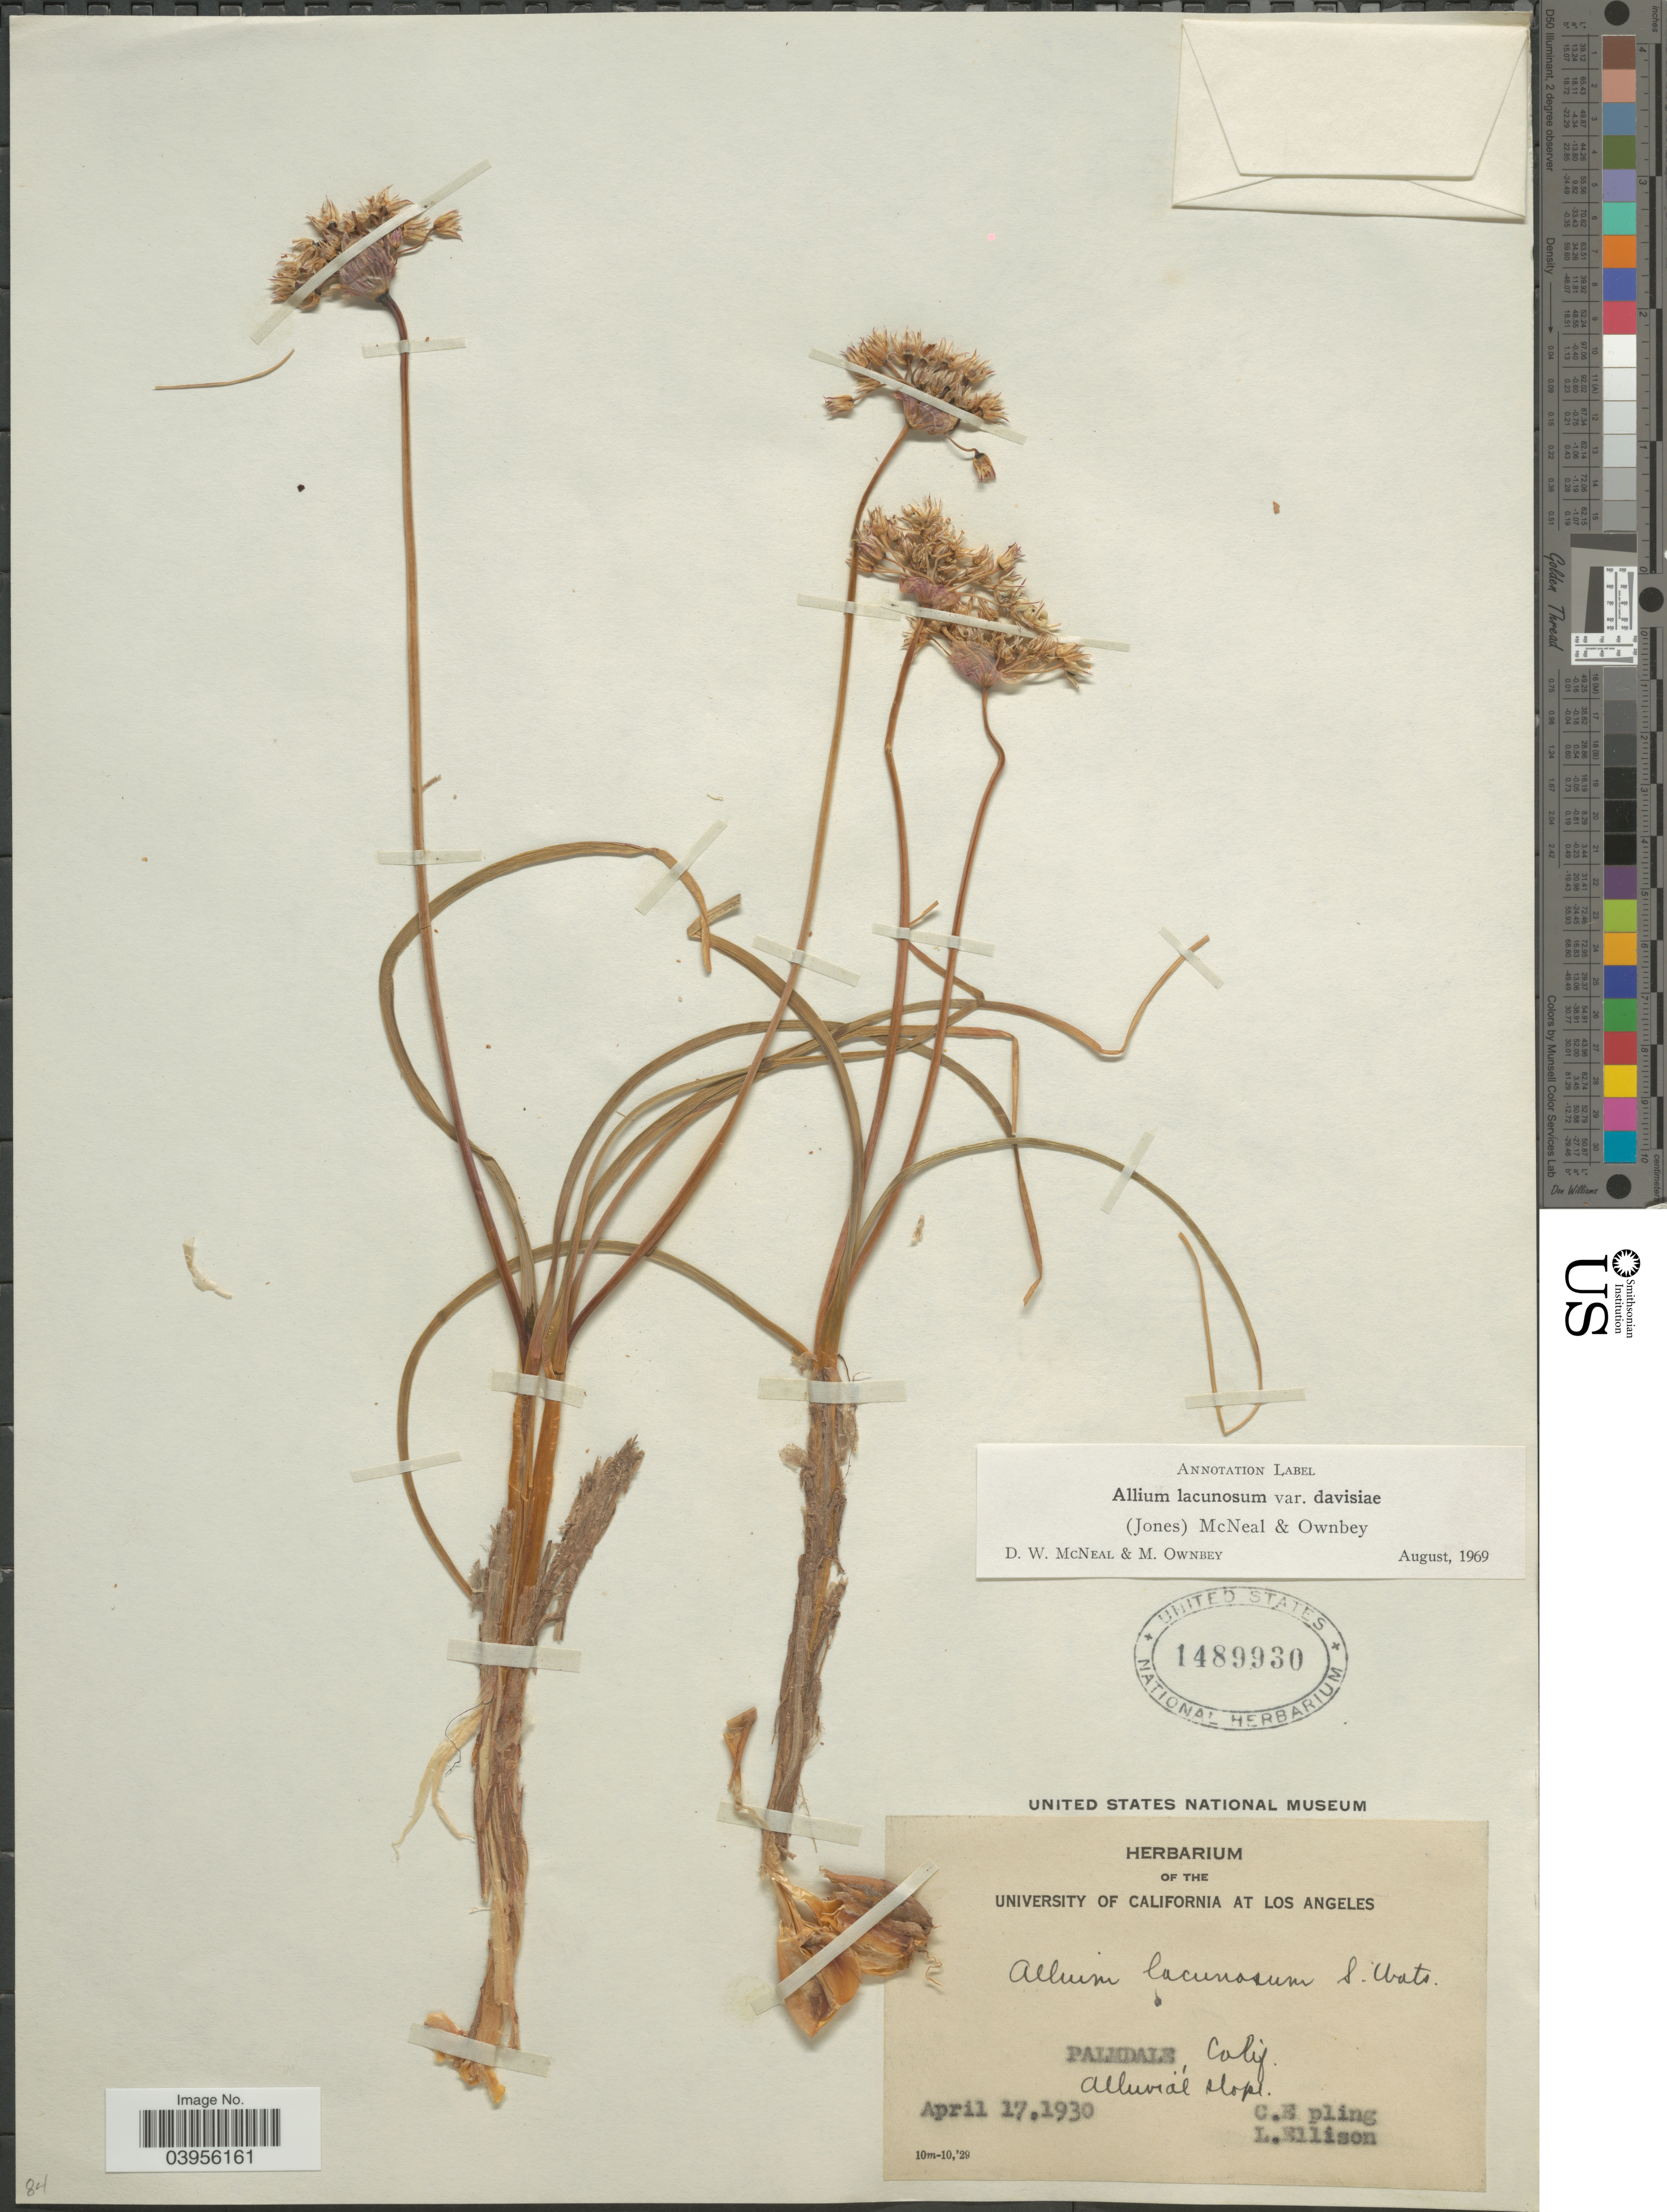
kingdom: Plantae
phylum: Tracheophyta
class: Liliopsida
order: Asparagales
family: Amaryllidaceae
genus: Allium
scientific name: Allium lacunosum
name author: S. Watson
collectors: C. C. Epling & L. Ellison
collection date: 1930-04-17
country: United States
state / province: California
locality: Palmdale. Alluvial slope.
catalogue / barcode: US 1489930